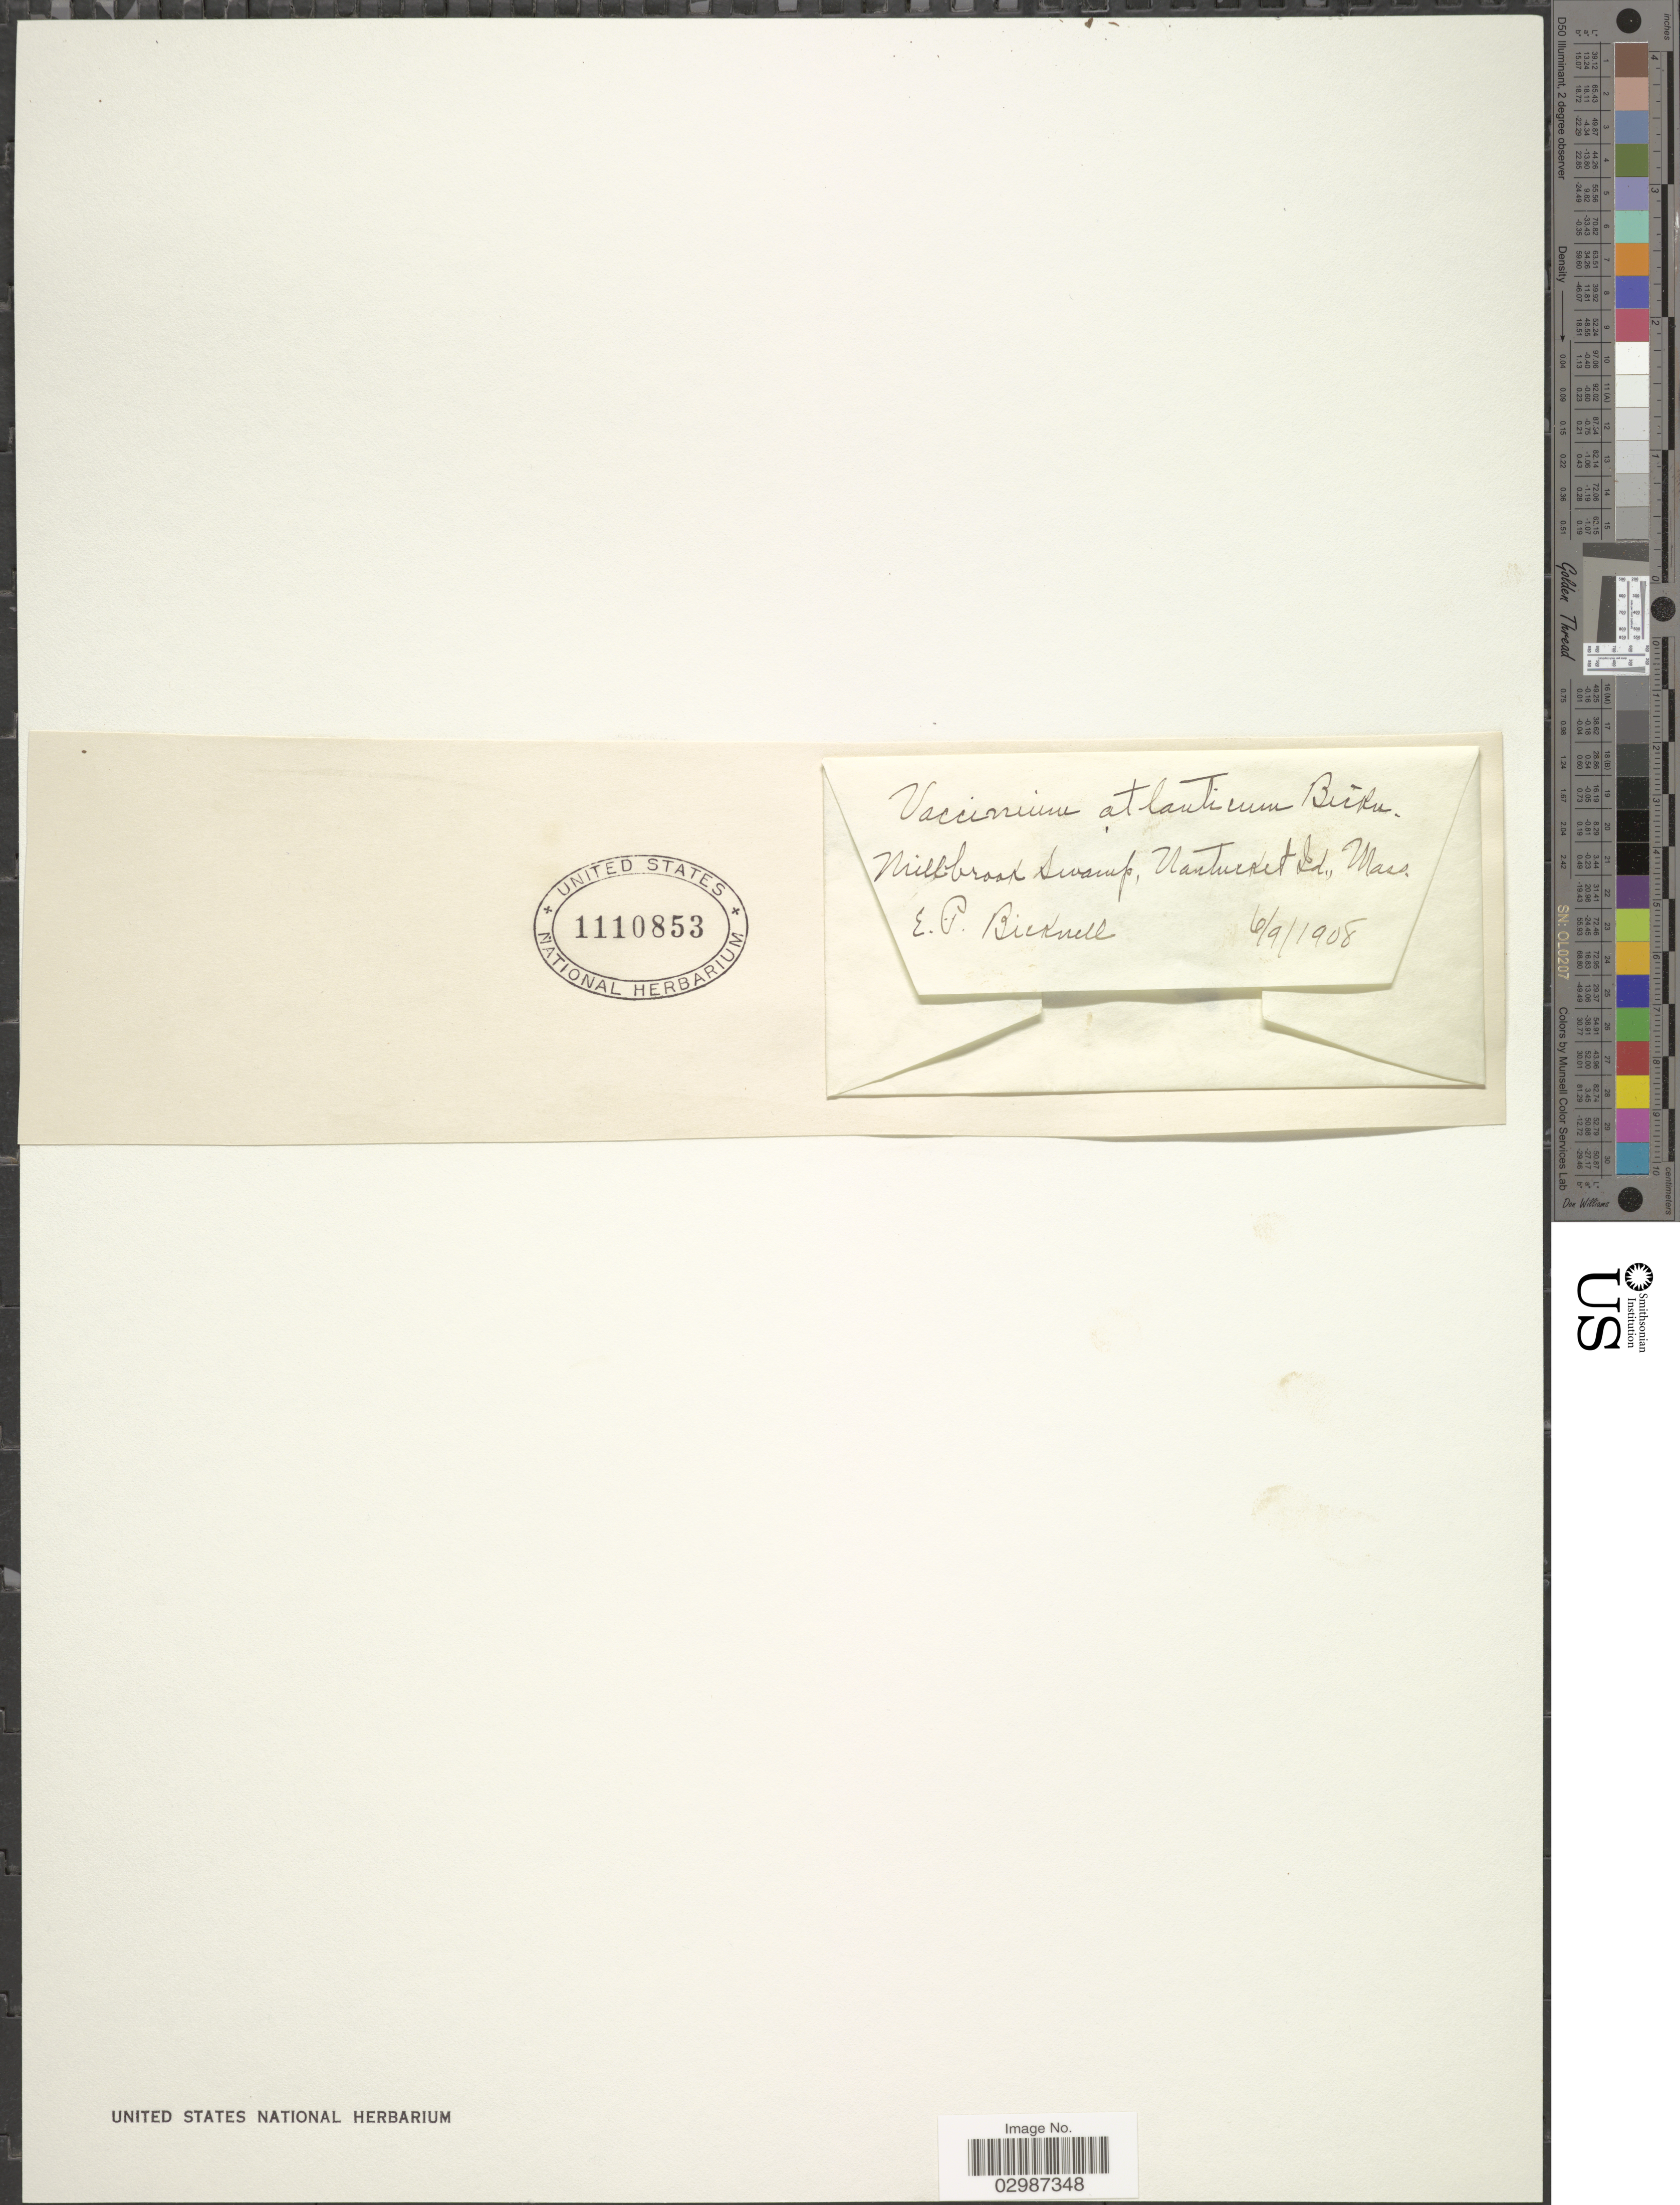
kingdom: Plantae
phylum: Tracheophyta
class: Magnoliopsida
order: Ericales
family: Ericaceae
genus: Vaccinium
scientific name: Vaccinium atlanticum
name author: E.P. Bicknell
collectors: E. P. Bicknell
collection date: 1909-06-09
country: United States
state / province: Massachusetts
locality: Millbrook swamp, Nantucket Id.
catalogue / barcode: US 1110853